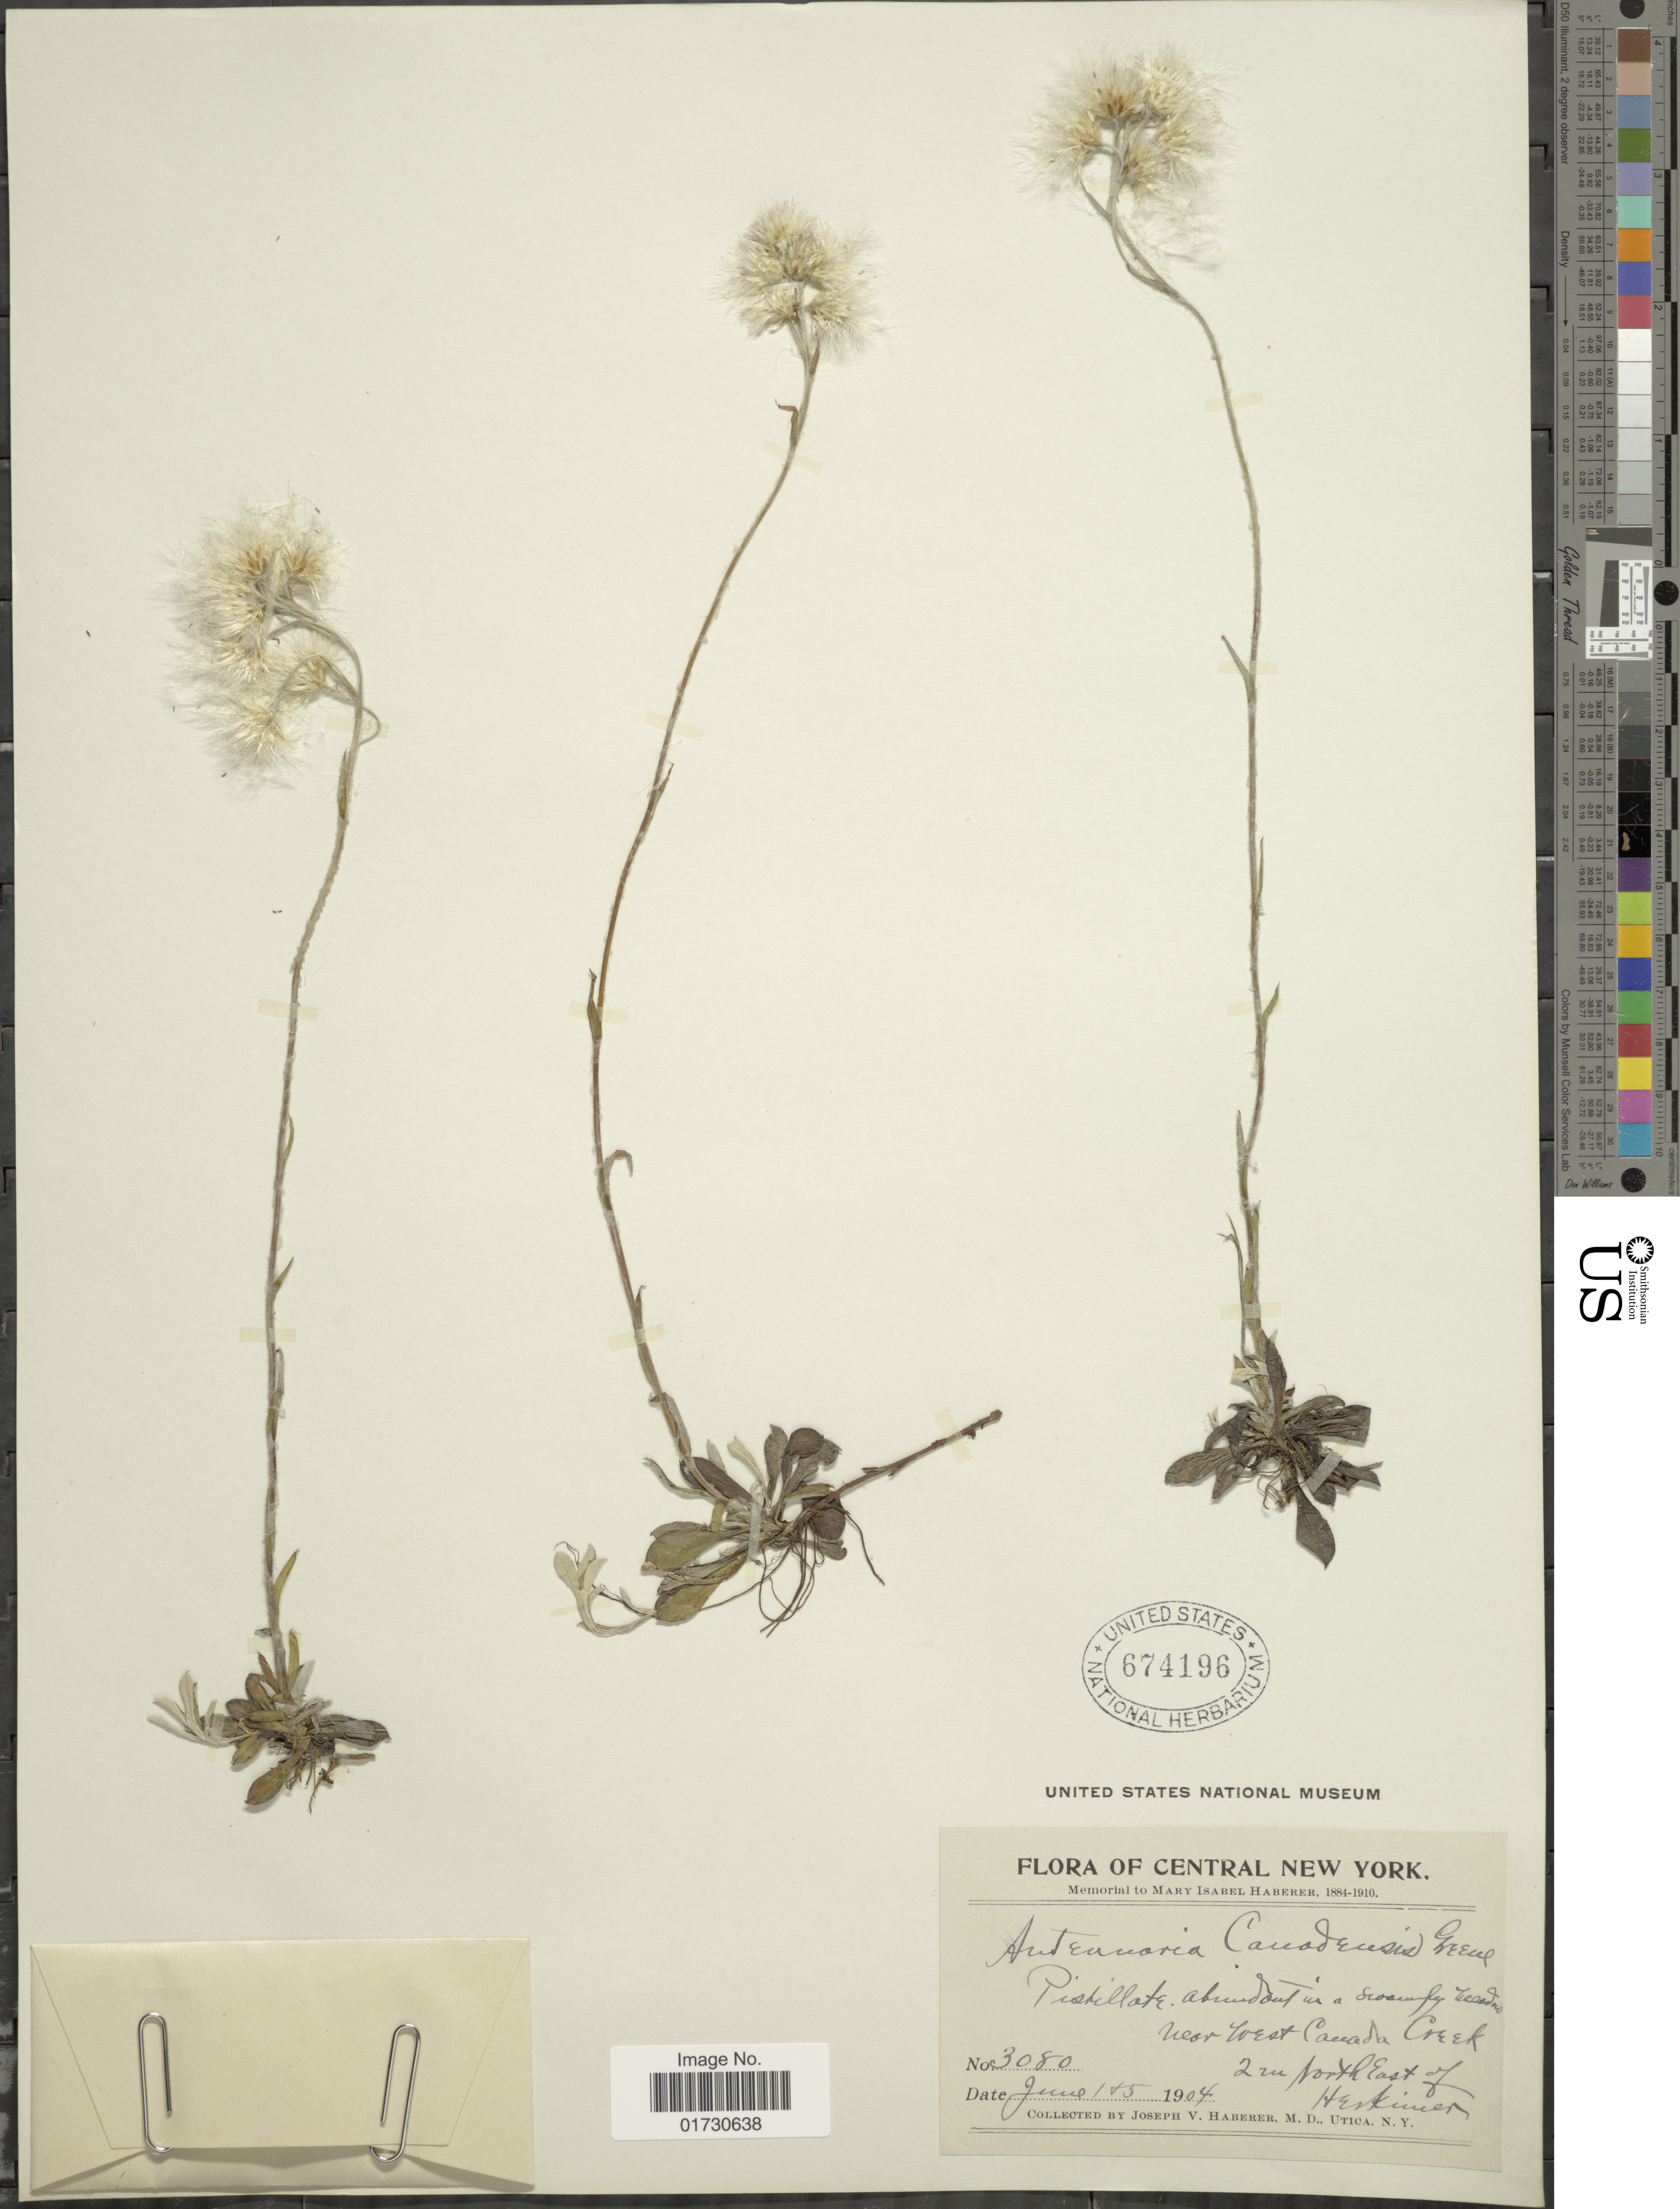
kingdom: Plantae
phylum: Tracheophyta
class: Magnoliopsida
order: Asterales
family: Asteraceae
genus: Antennaria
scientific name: Antennaria canadensis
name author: Greene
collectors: J. V. Haberer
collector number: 3080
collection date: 1904-06-01/1904-06-05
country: United States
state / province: New York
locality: Central New York, Near West Canada Creek, 2 m. North East of Herkimer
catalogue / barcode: US 674196